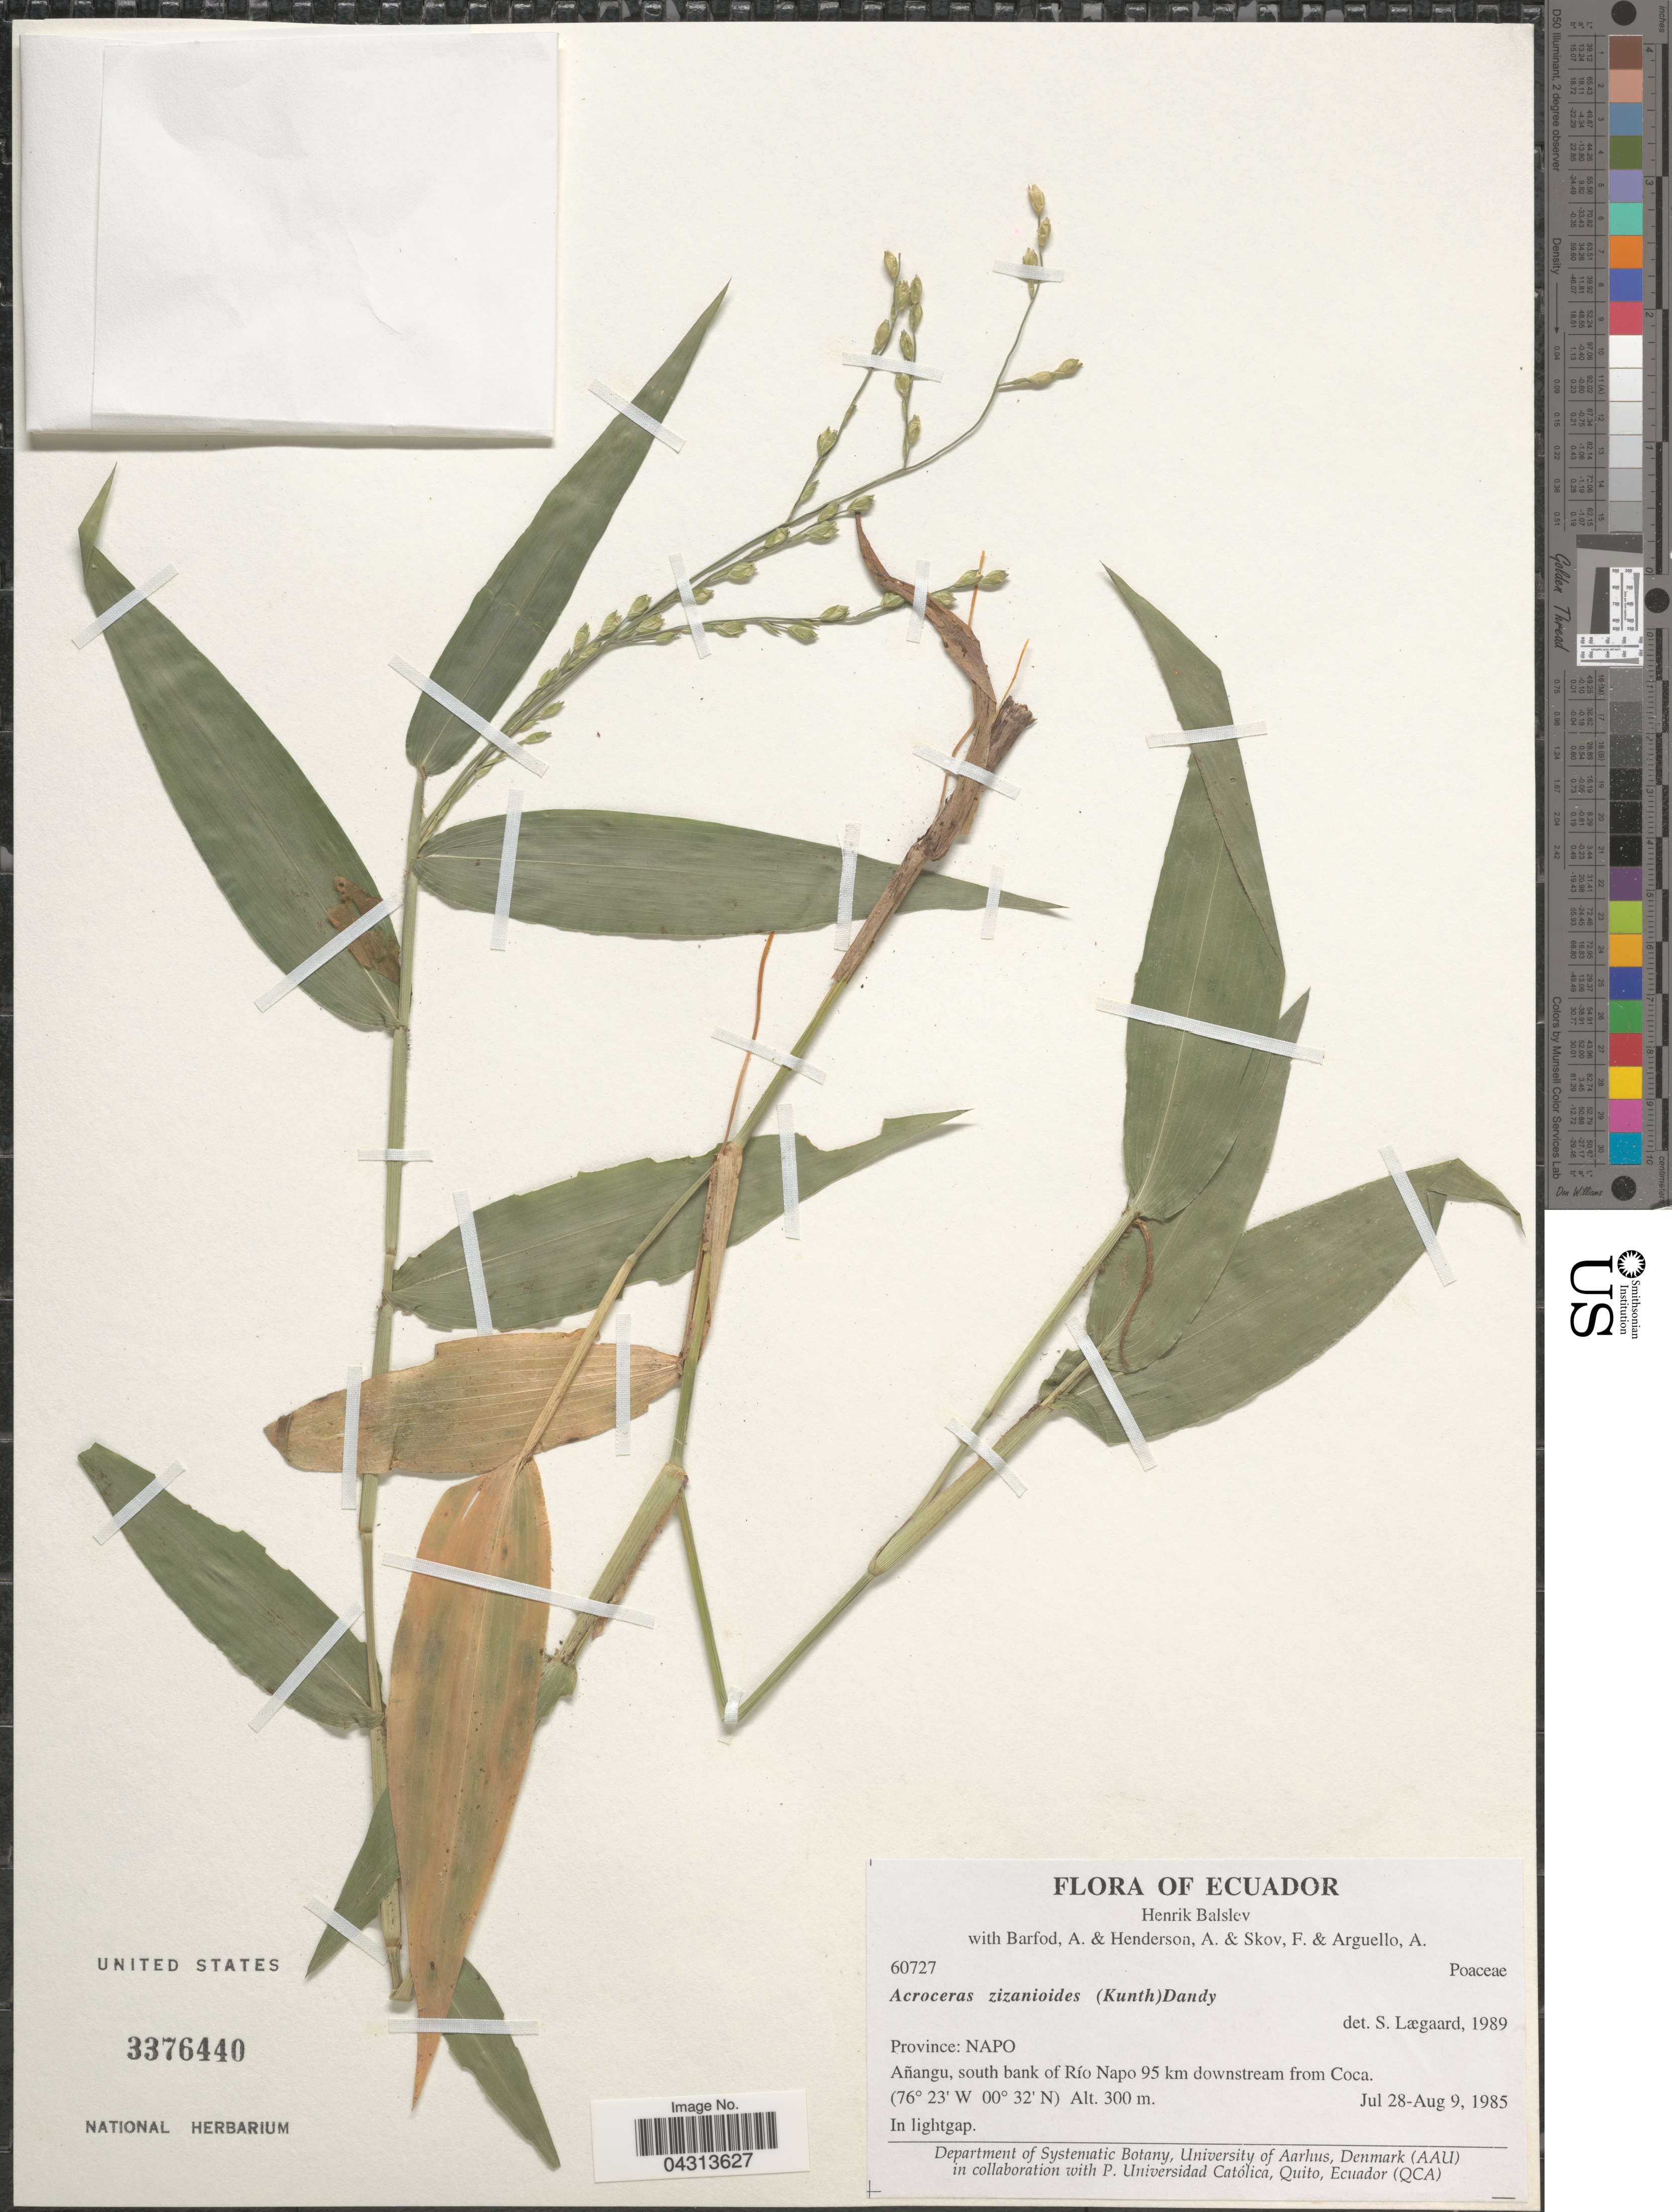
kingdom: Plantae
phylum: Tracheophyta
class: Liliopsida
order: Poales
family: Poaceae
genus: Acroceras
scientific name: Acroceras zizanioides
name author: (Kunth) Dandy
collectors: H. Balslev, A. Barfod, A. Henderson, F. Skov & A. Arguello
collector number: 60727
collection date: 1985-07-28/1985-08-09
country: Ecuador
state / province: Napo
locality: Añangu, south bank of Río Napo 95 km downstream from Coca.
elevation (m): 300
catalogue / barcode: US 3376440